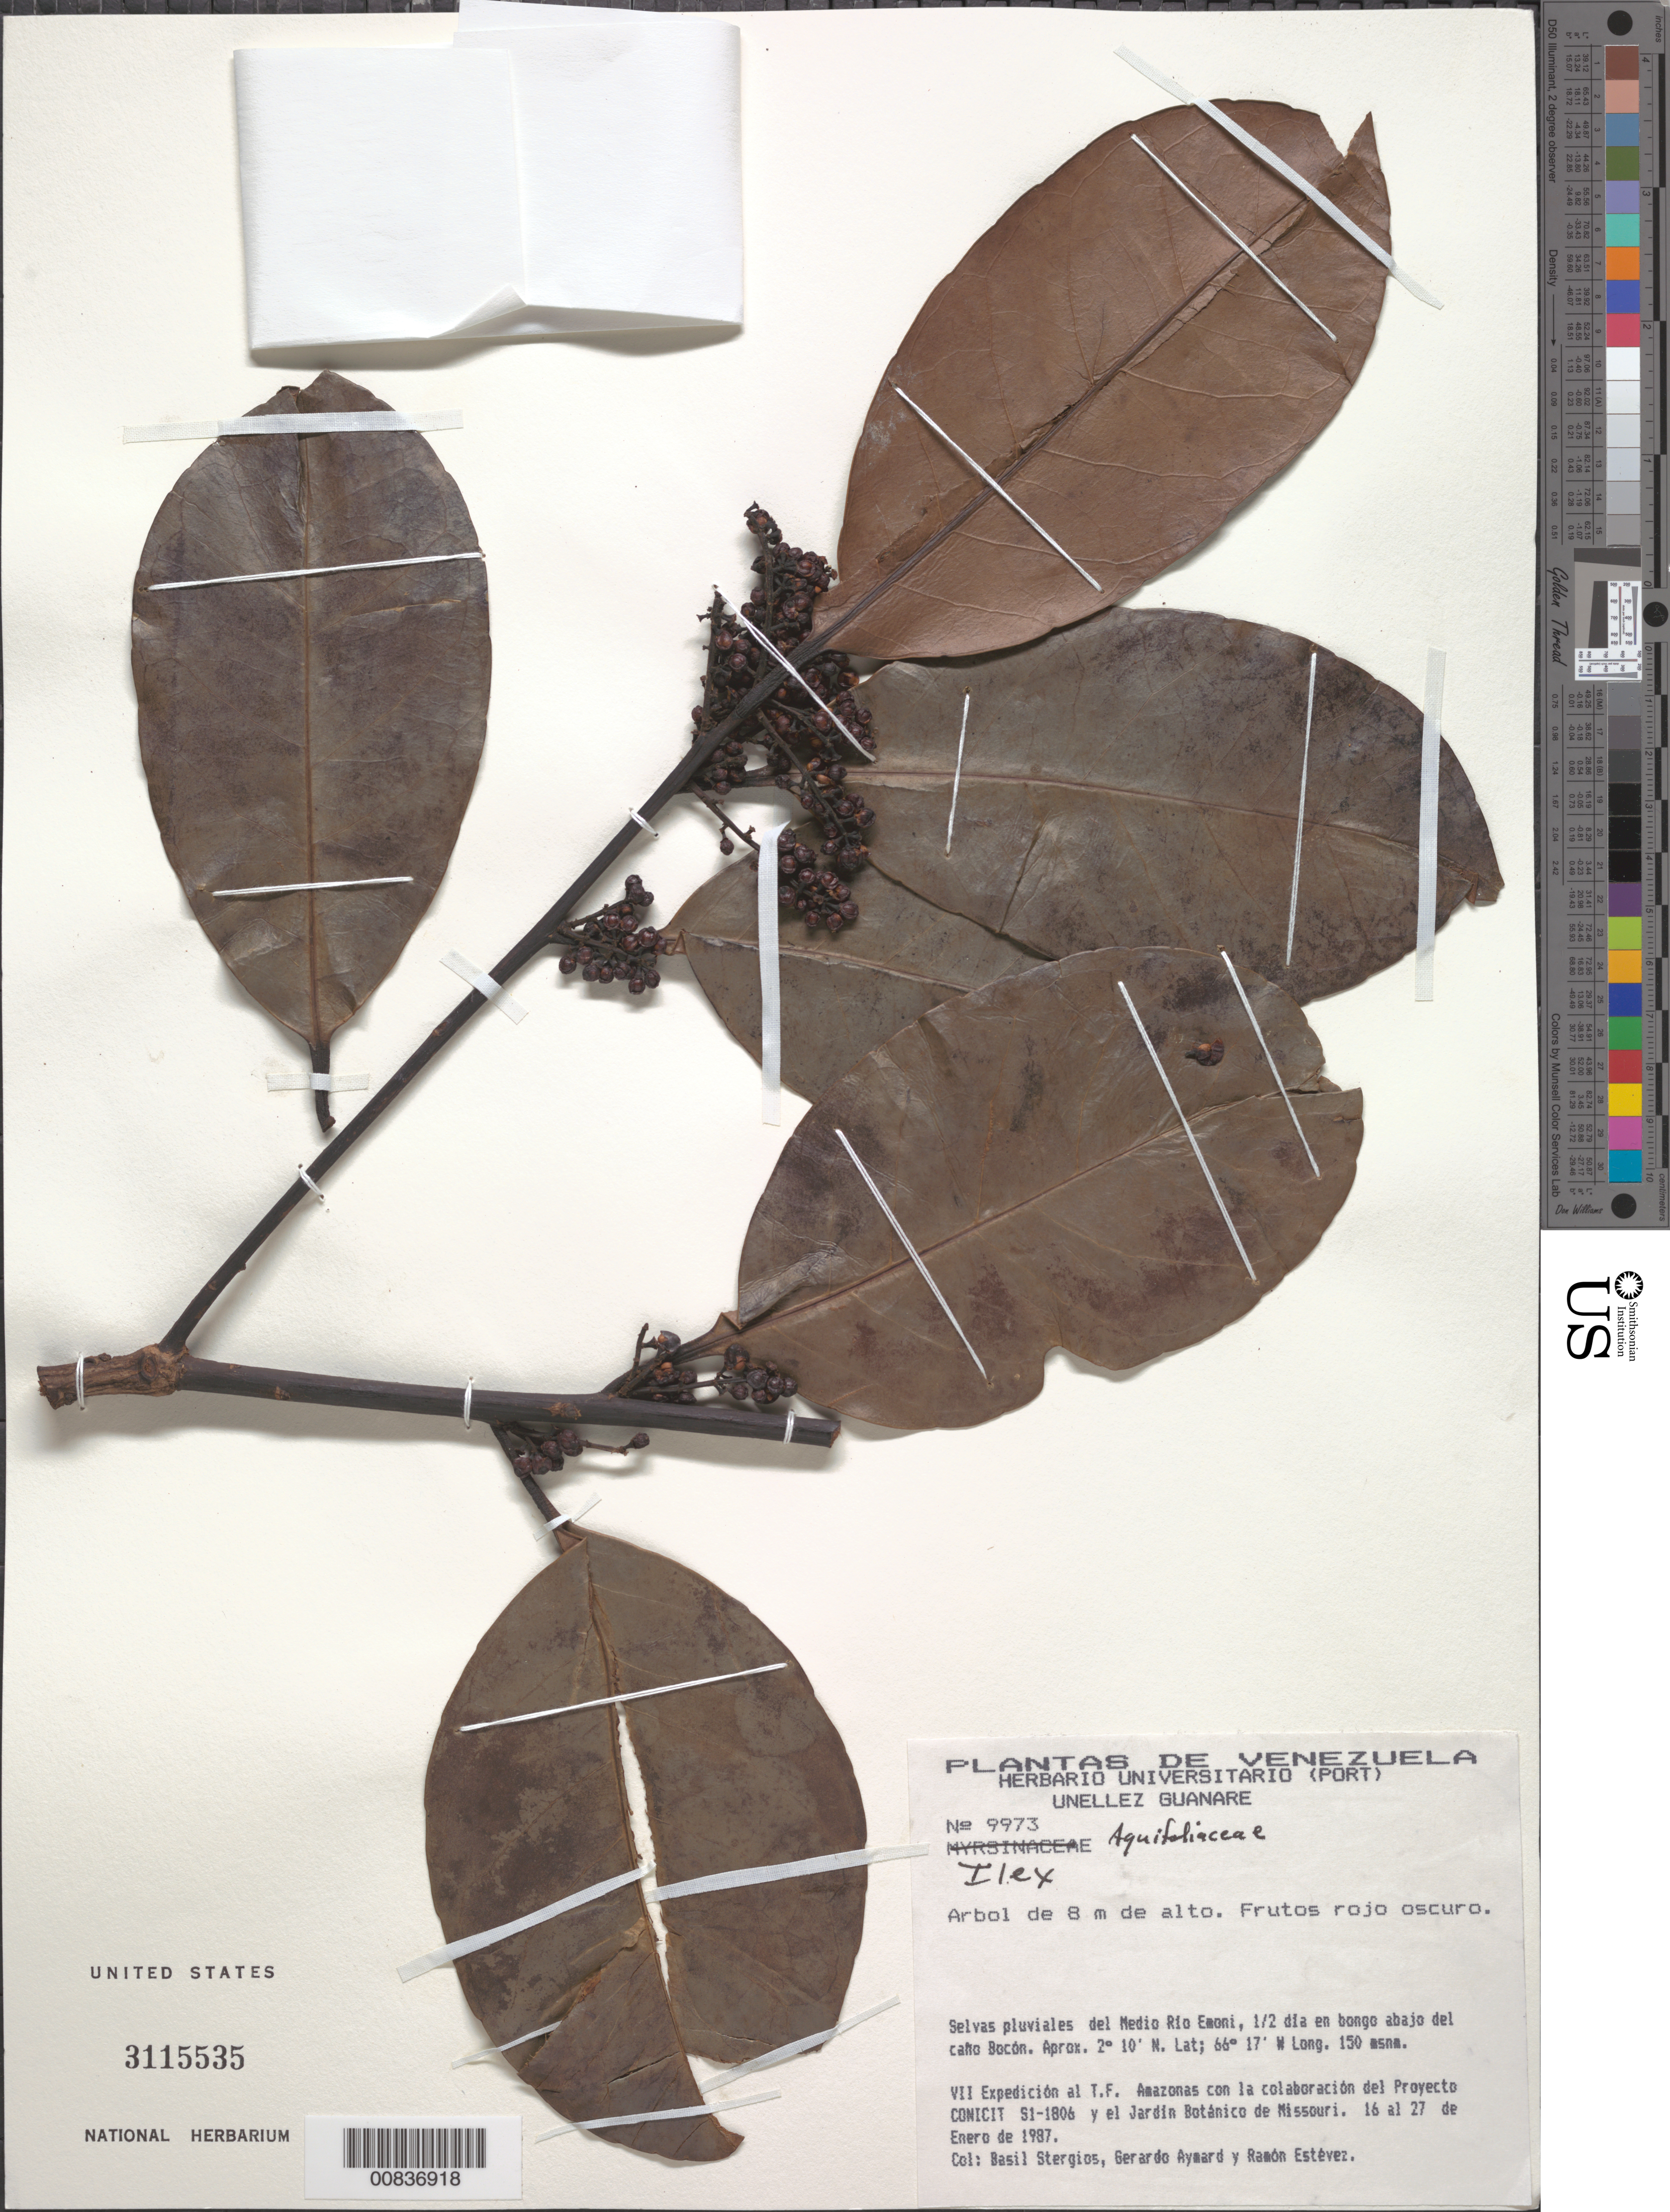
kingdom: Plantae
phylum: Tracheophyta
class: Magnoliopsida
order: Aquifoliales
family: Aquifoliaceae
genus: Ilex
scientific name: Ilex sp.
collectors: B. G. Stergios, G. A. Aymard & R. Estevez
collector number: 9973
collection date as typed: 16-Jan-87 to 27-Jan-87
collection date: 1987-01-16/1987-01-27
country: Venezuela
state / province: Amazonas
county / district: Río Negro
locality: Río Emoni, Caño Bocón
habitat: Rainforest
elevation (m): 150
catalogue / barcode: US 3115535